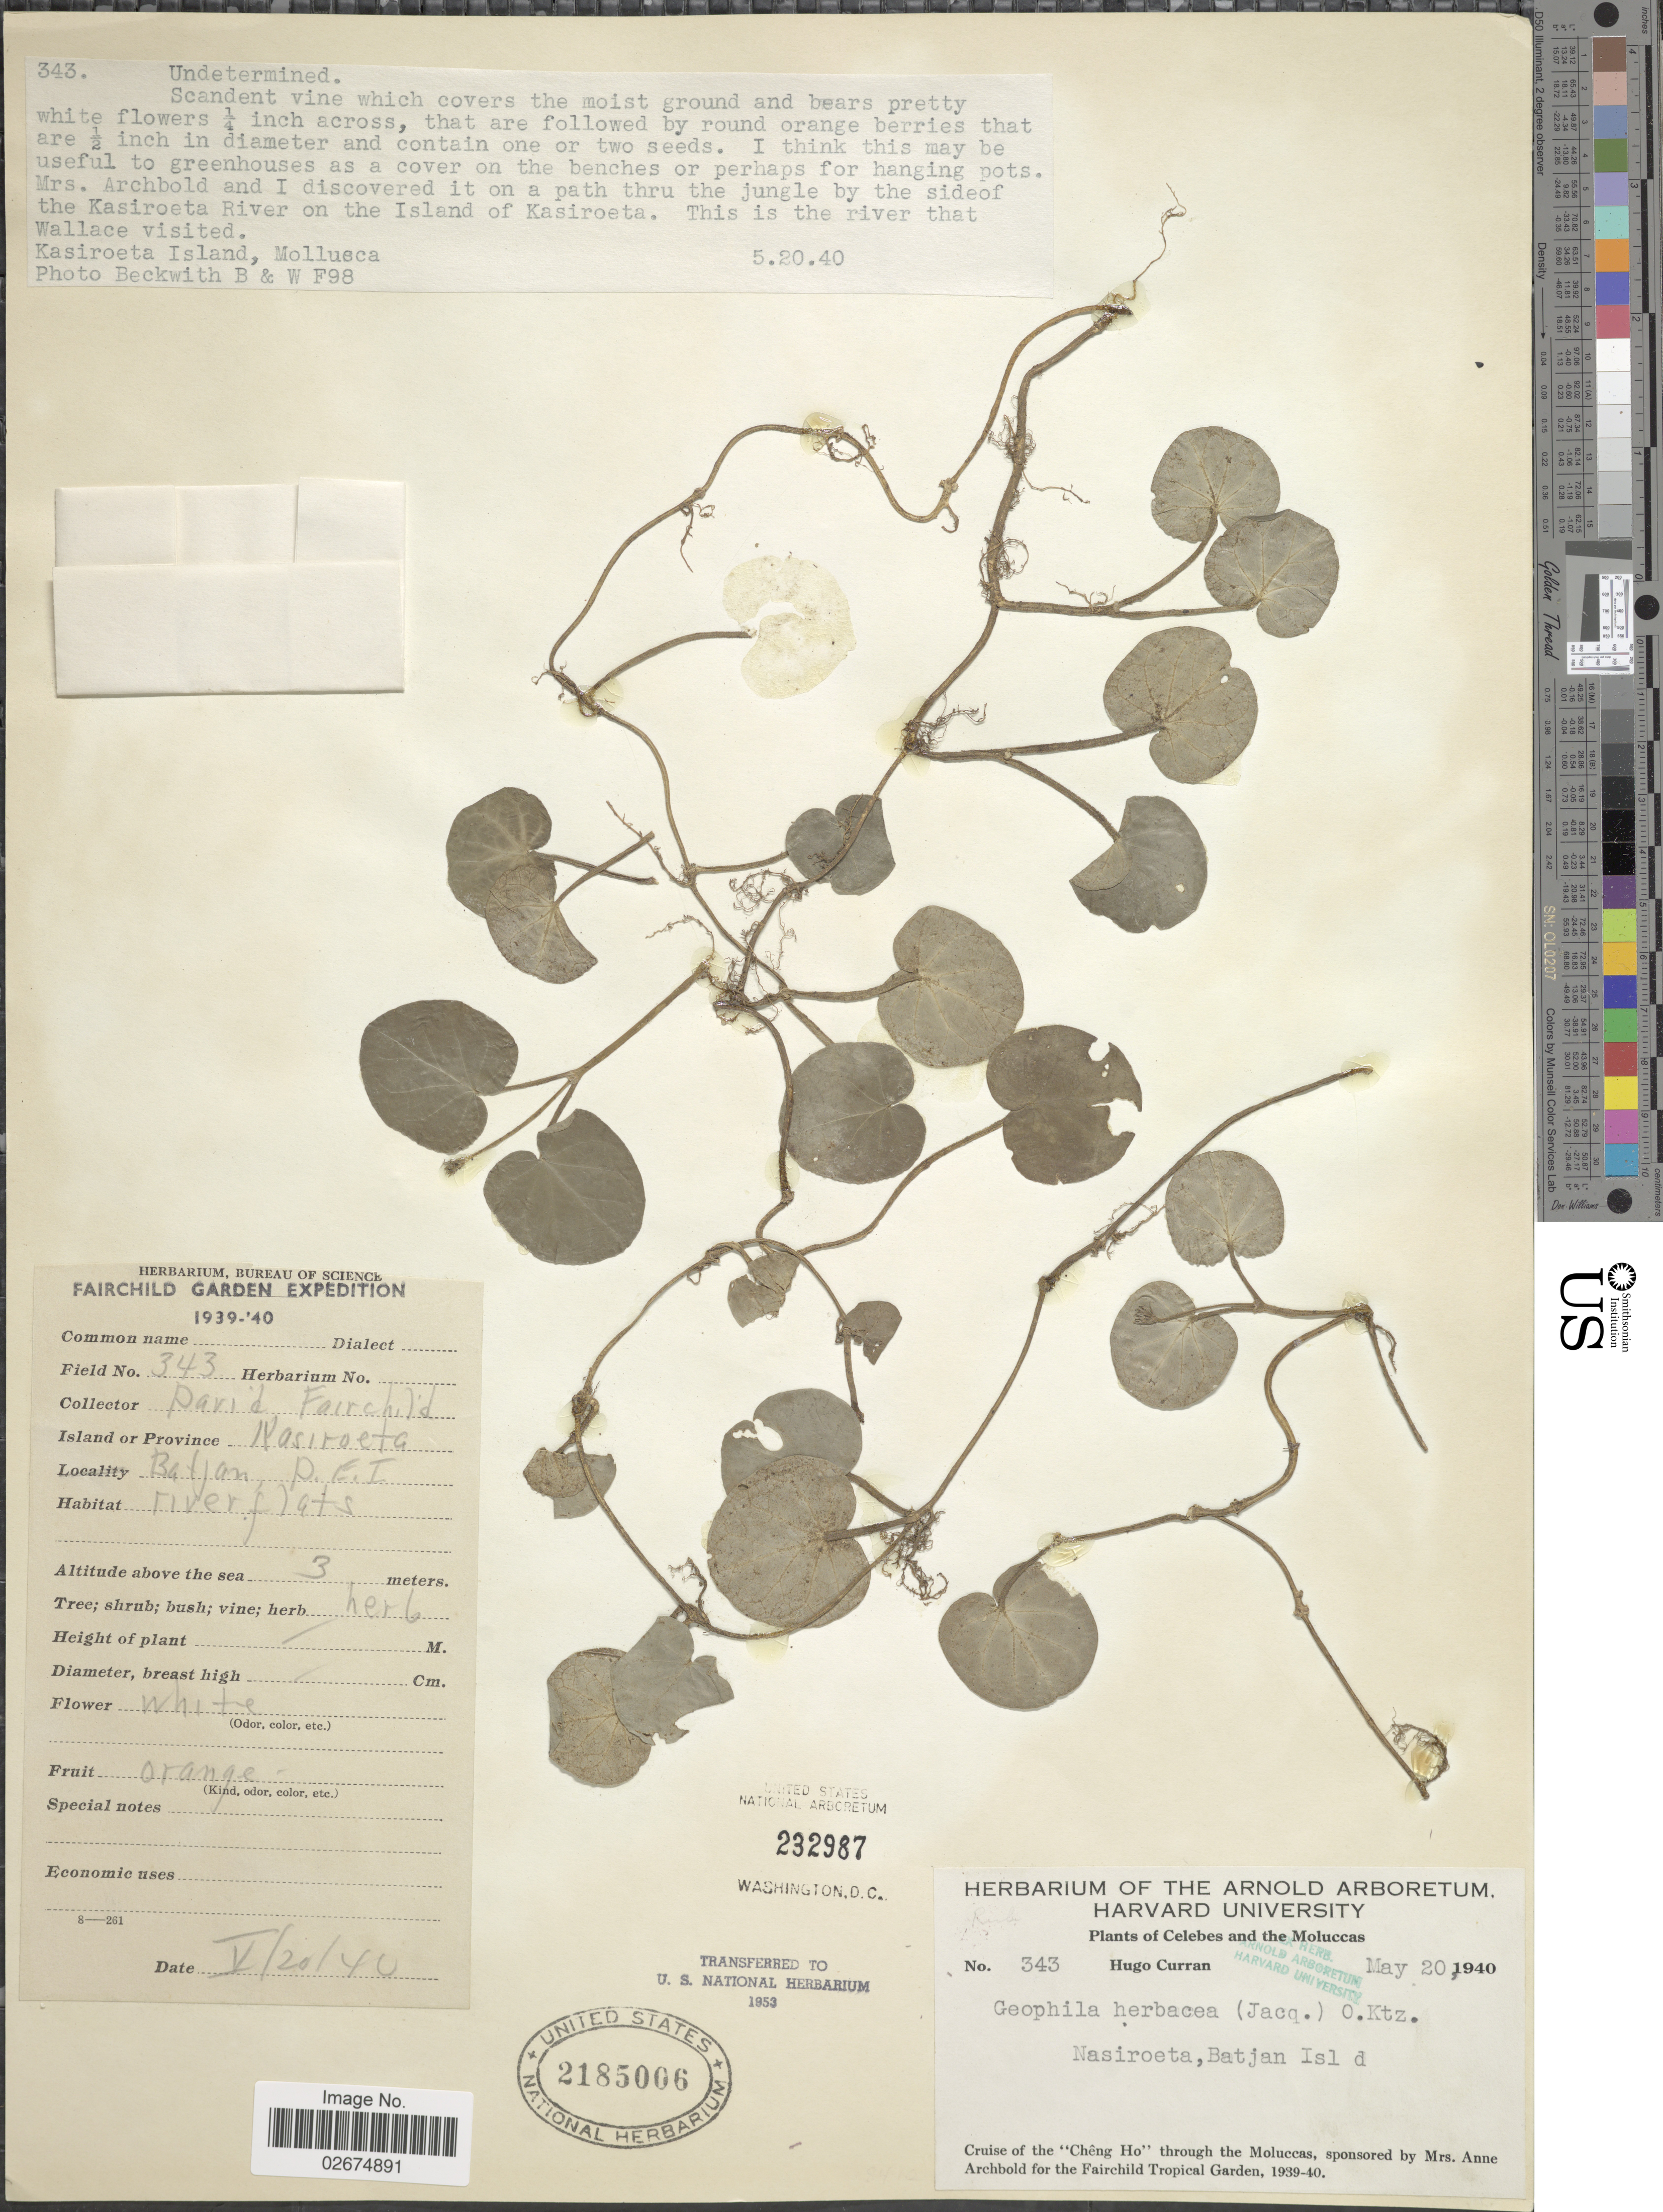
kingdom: Plantae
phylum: Tracheophyta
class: Magnoliopsida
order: Gentianales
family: Rubiaceae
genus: Geophila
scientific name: Geophila repens var. asiatica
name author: (Cham. & Schltdl.) Fosberg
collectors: D. Fairchild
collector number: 343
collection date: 1940-05-20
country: Indonesia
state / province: Maluku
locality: Celebes. Nasiroeta, Batjan P. E. I. Isl d. Kasiroeta Island [unsure placement]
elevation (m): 3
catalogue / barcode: US 2185006